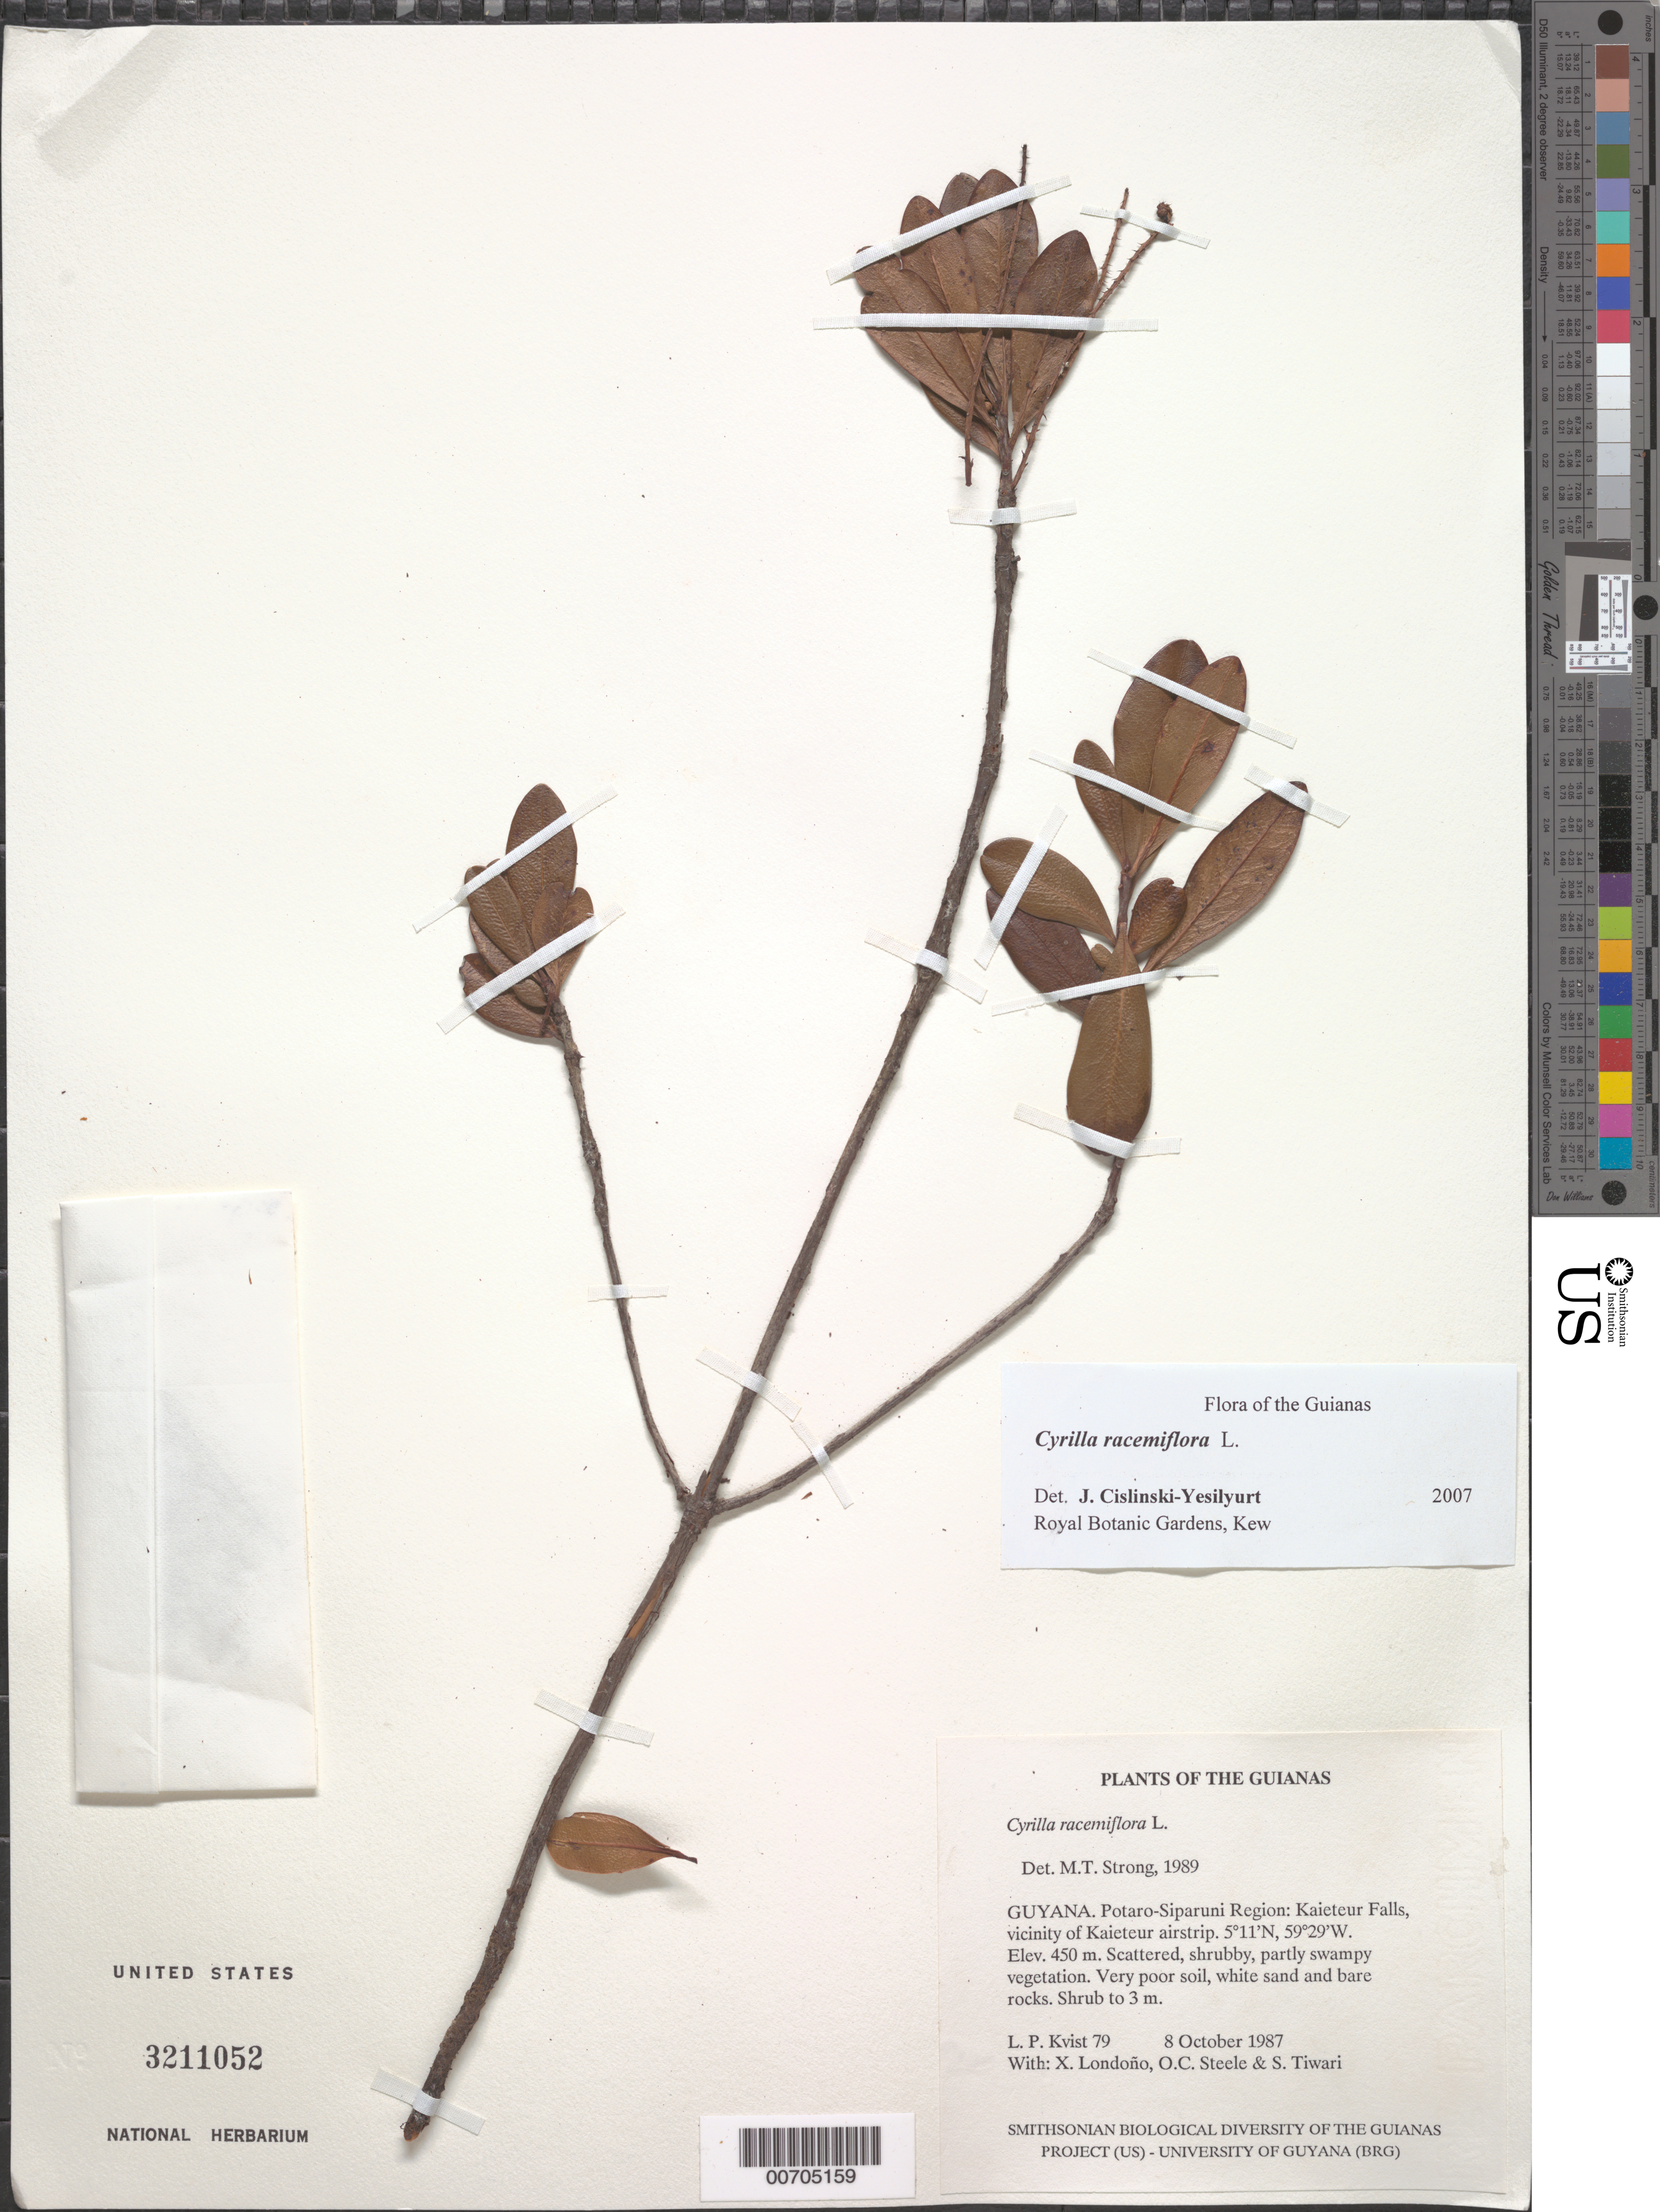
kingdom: Plantae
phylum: Tracheophyta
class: Magnoliopsida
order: Ericales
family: Cyrillaceae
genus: Cyrilla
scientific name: Cyrilla racemiflora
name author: L.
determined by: Yesilyurt, J. C.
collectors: L. P. Kvist, X. Londoño, O. C. Steele & S. Tiwari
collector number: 79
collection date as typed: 8 October 1987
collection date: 1987-10-08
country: Guyana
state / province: Potaro-Siparuni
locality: Kaieteur Falls, vicinity of Kaieteur airstrip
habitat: Scattered, shrubby, partly swampy vegetation. Very poor soil, white sand and bare rocks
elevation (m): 450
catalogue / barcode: US 3211052